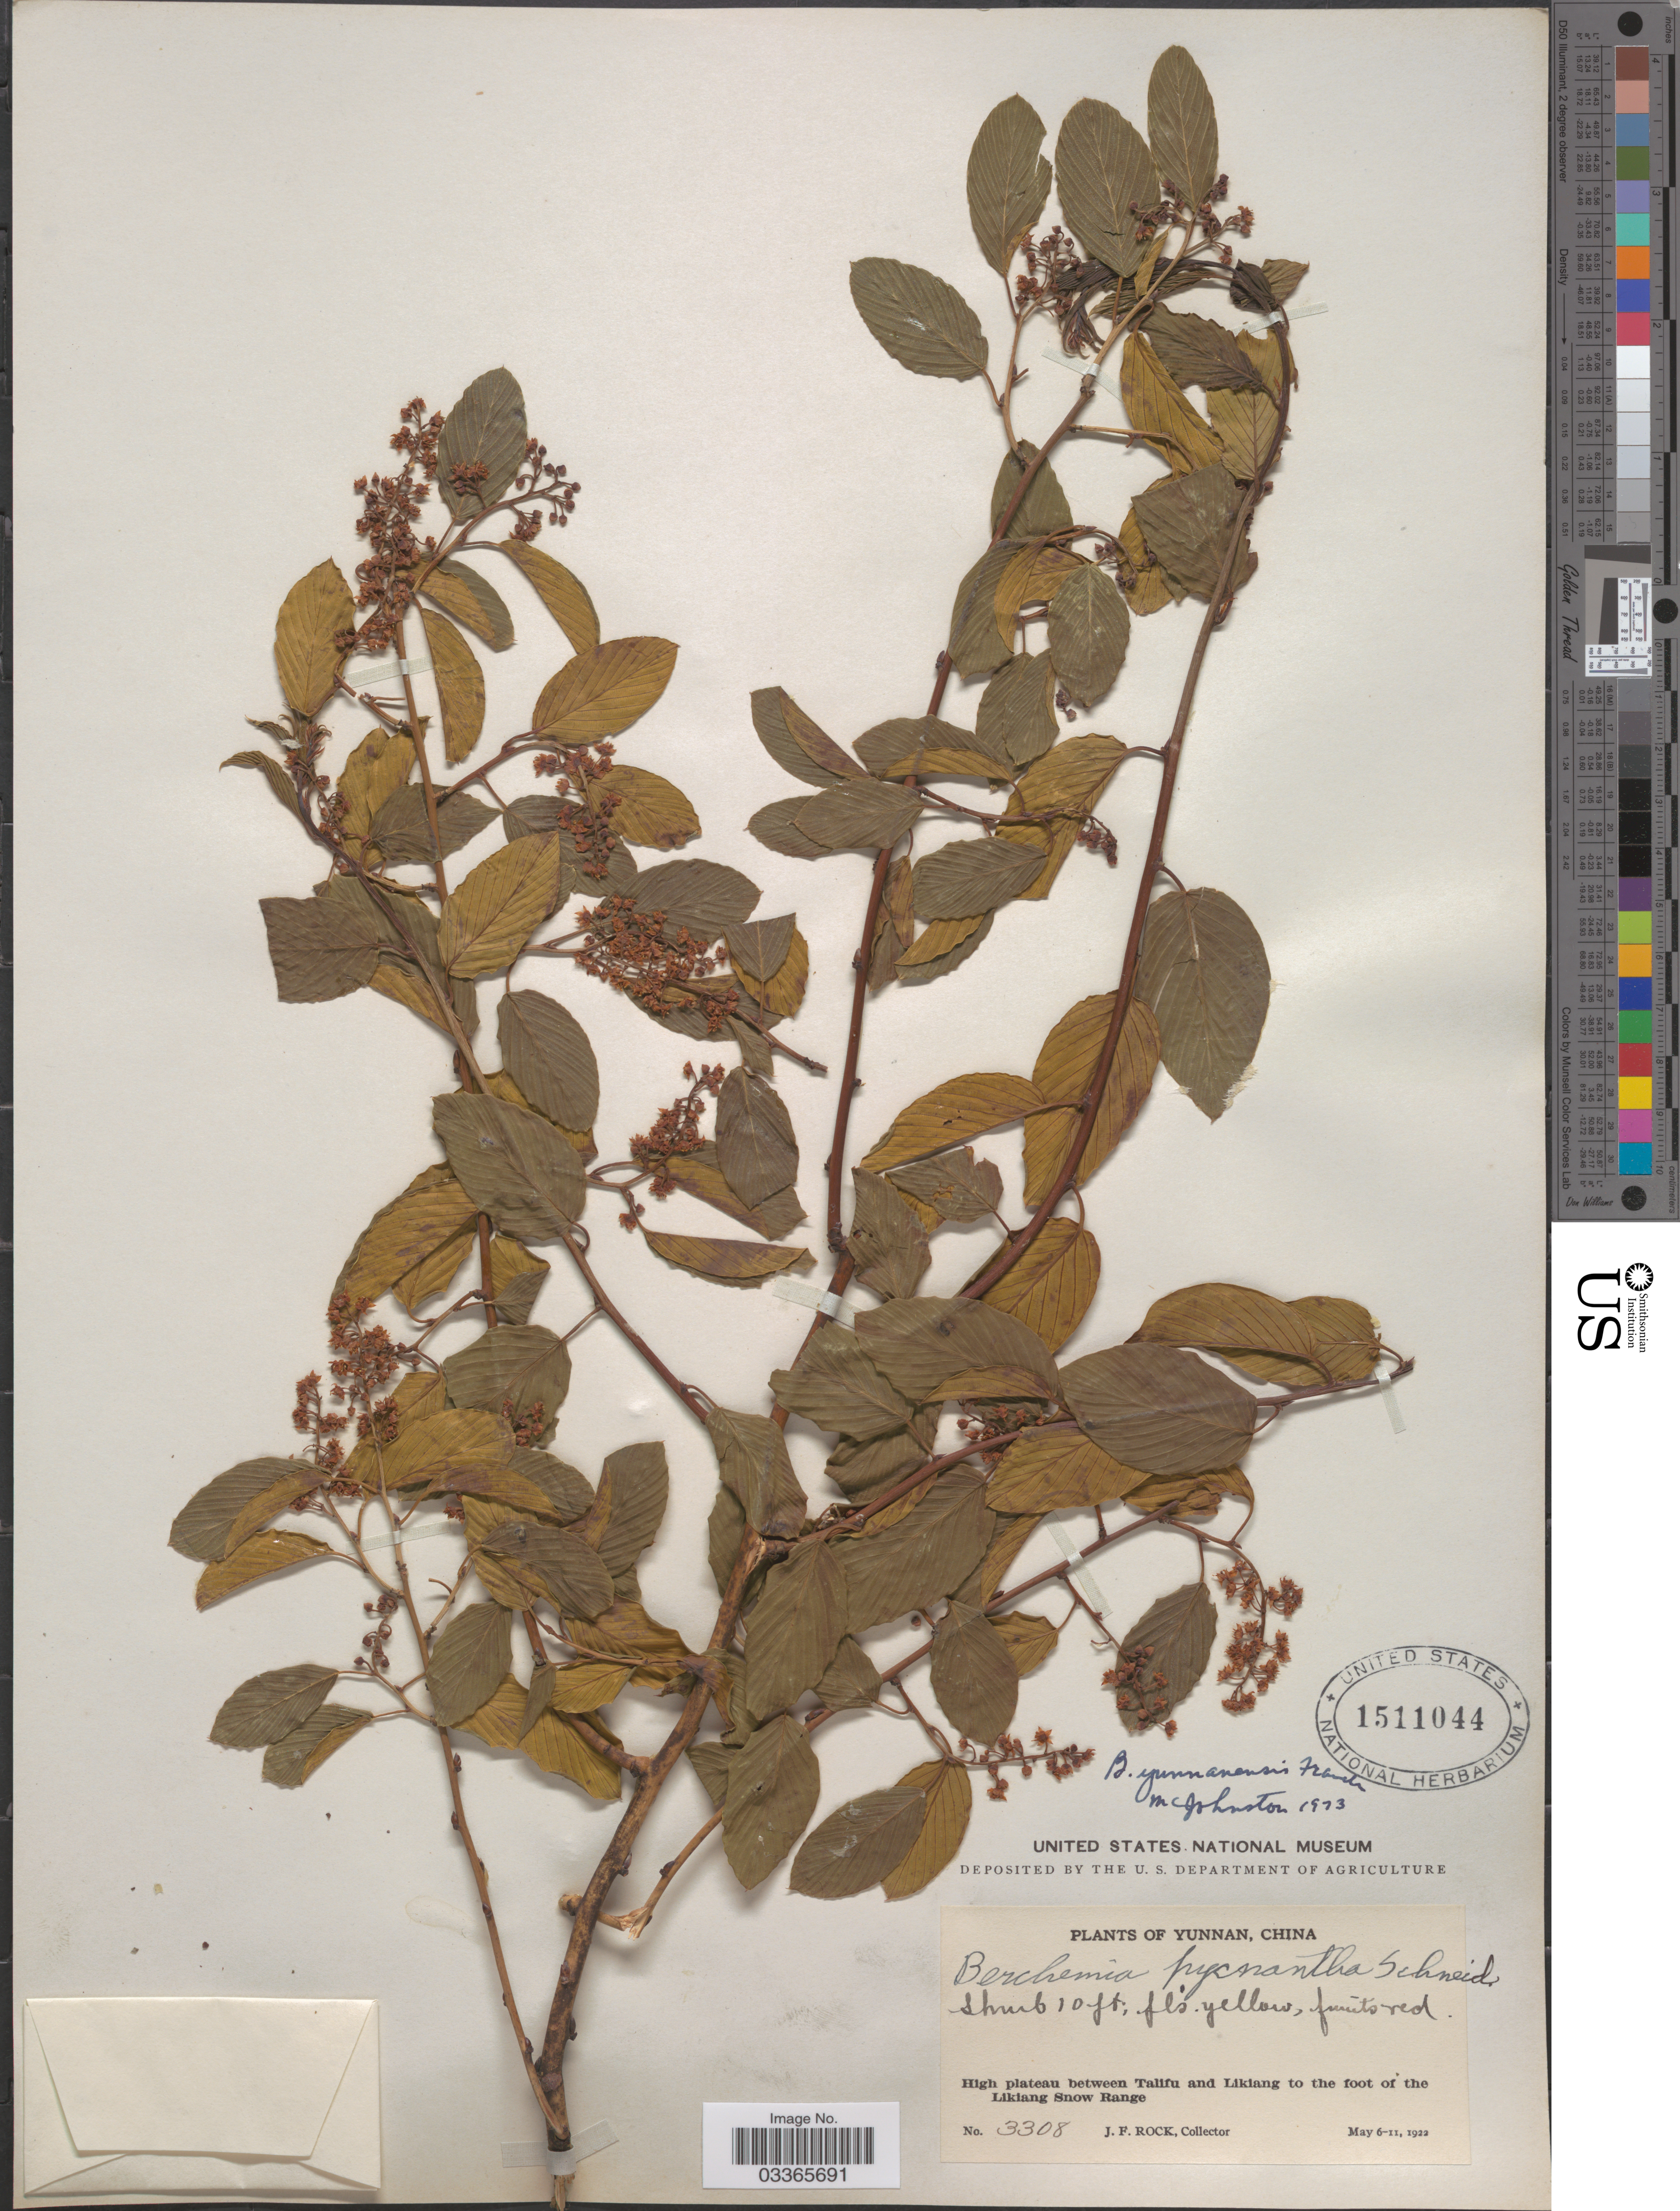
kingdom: Plantae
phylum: Tracheophyta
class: Magnoliopsida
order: Rosales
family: Rhamnaceae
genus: Berchemia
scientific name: Berchemia yunnanensis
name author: (Franch.) Ulbr.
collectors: J. Rock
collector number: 3308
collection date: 1922-05-06/1922-05-11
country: China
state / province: Yunnan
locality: High plateau between Talifu and Likiang to the foot of the Likiang Snow Range.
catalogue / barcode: US 1511044